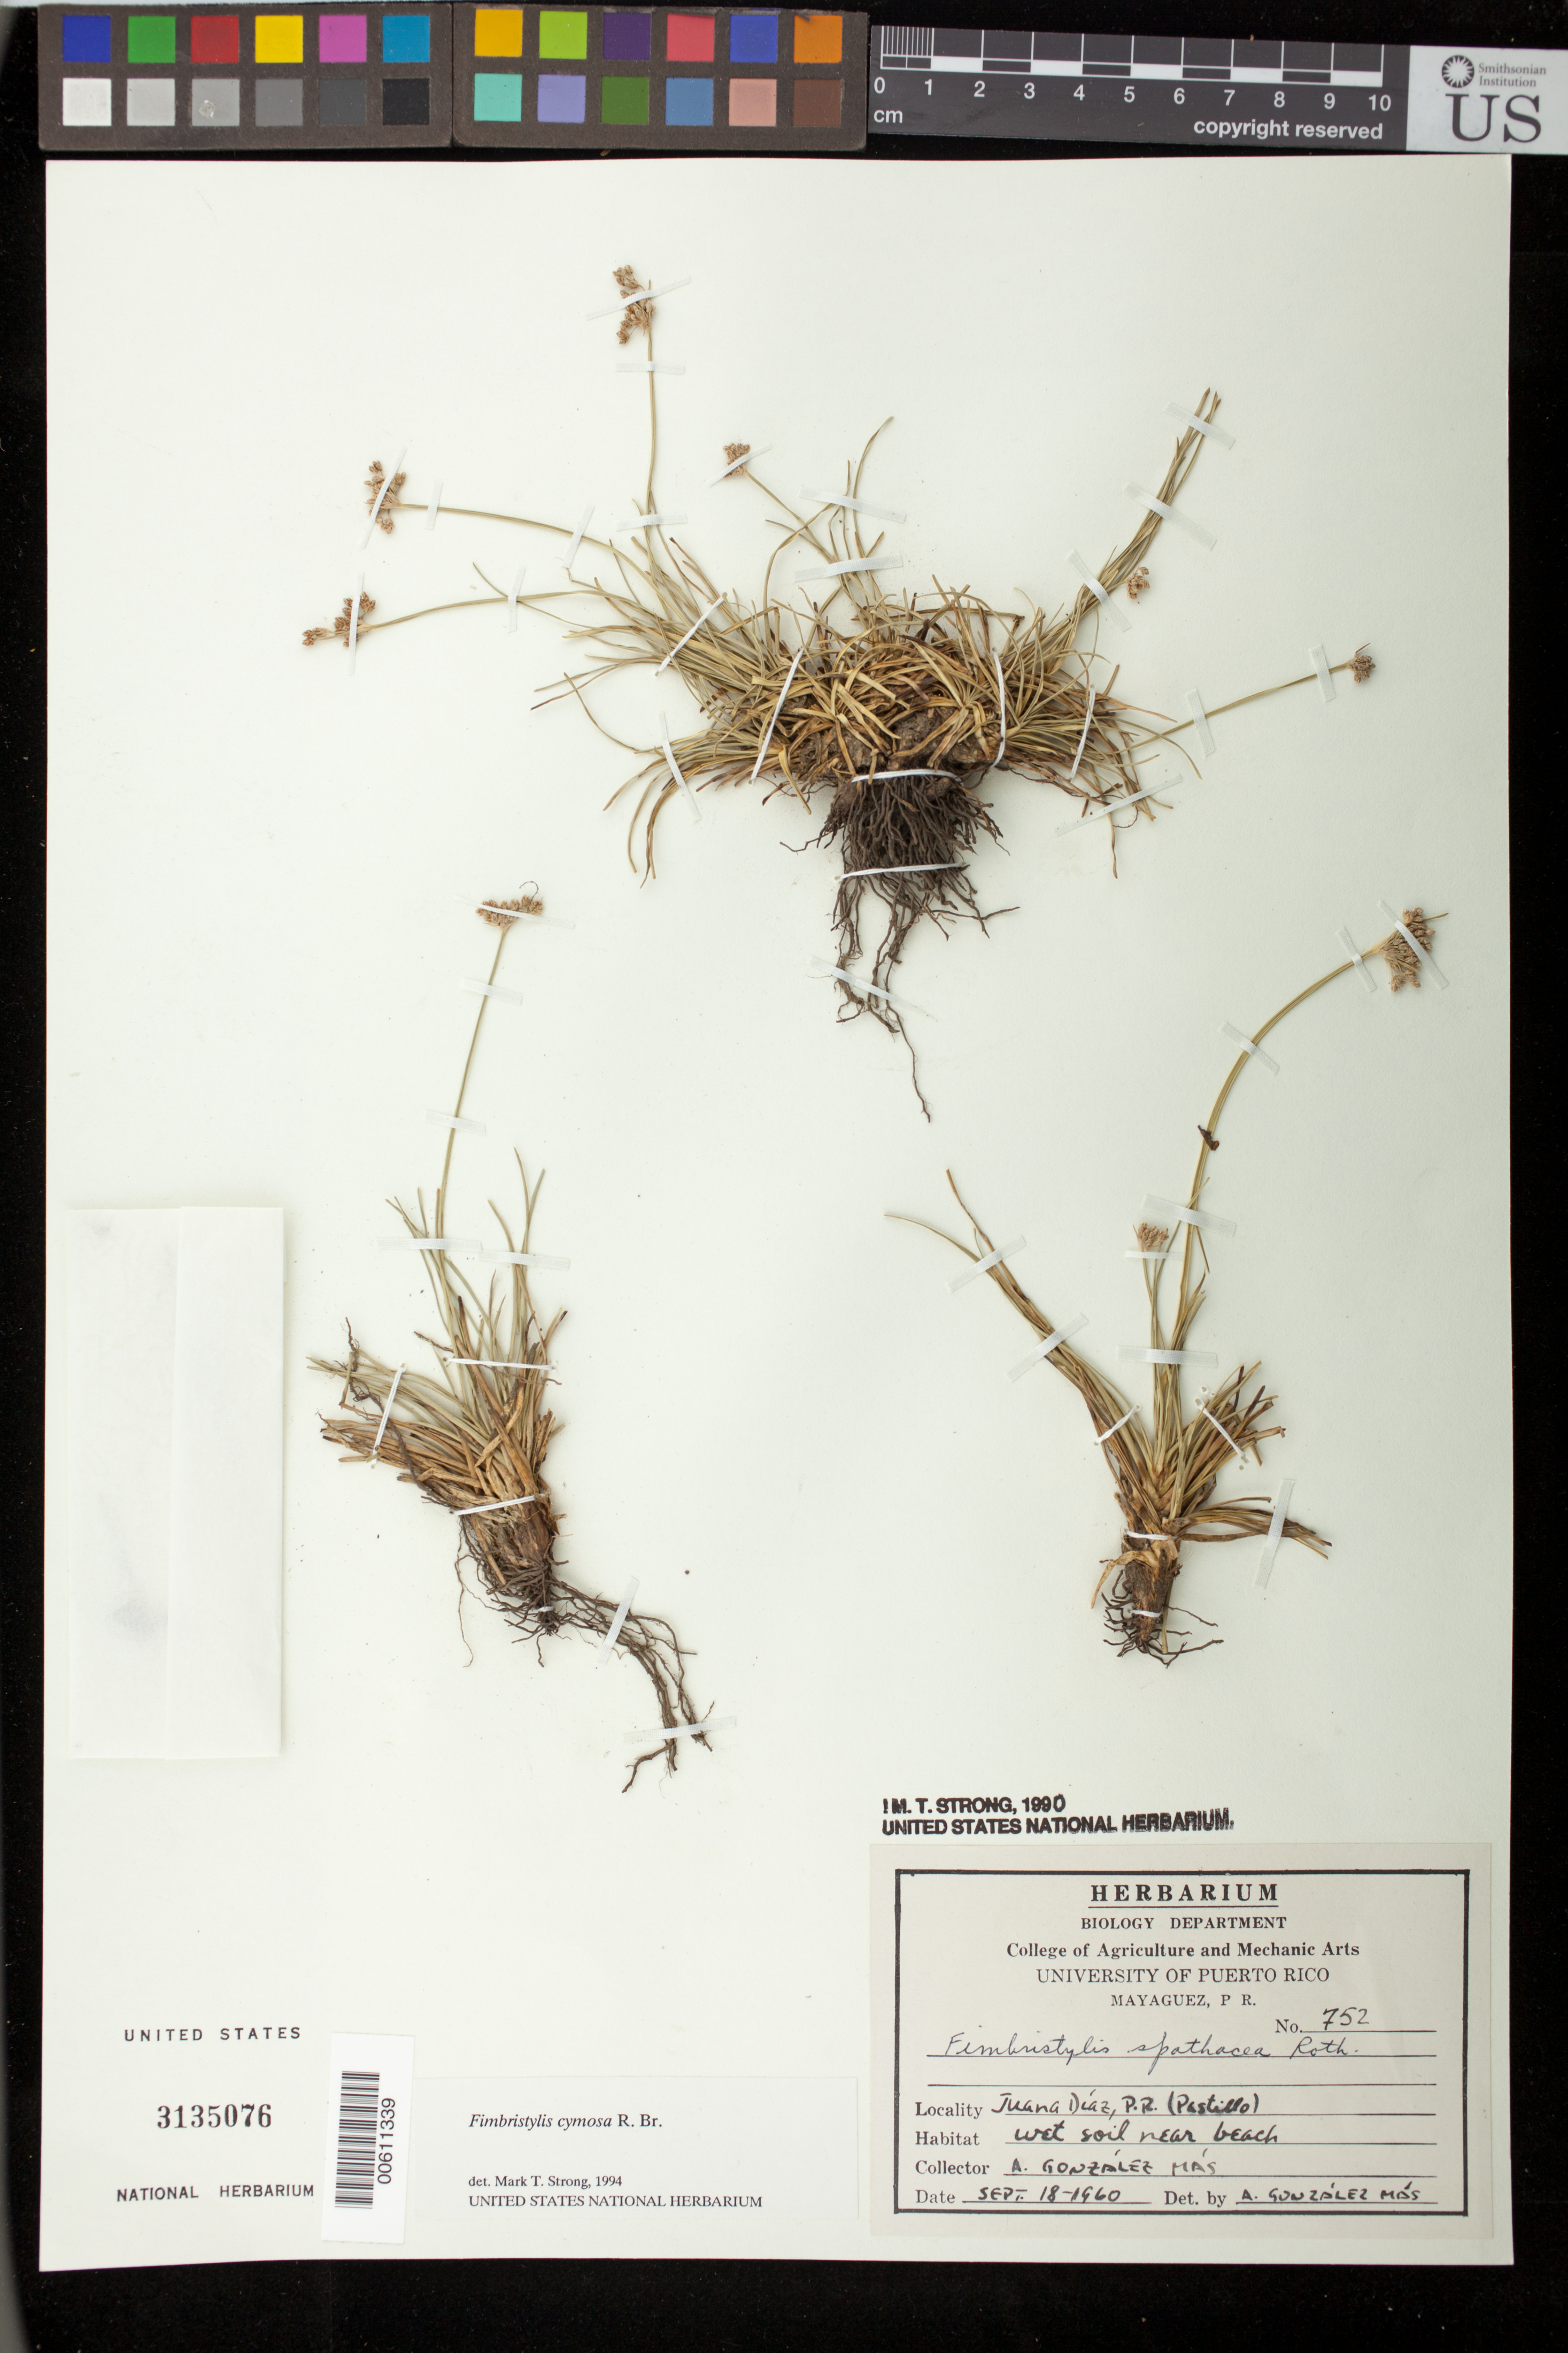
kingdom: Plantae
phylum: Tracheophyta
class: Liliopsida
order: Poales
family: Cyperaceae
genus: Fimbristylis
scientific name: Fimbristylis cymosa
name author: R. Br.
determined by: Strong, M. T., (US), Smithsonian Institution - National Museum of Natural History (UNITED STATES)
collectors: A. González Más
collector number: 752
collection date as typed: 18 Sep 1960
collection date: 1960-09-18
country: Puerto Rico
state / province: Juana Díaz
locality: P. R. (Pastillo)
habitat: Wet soil near beach.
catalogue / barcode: US 3135076